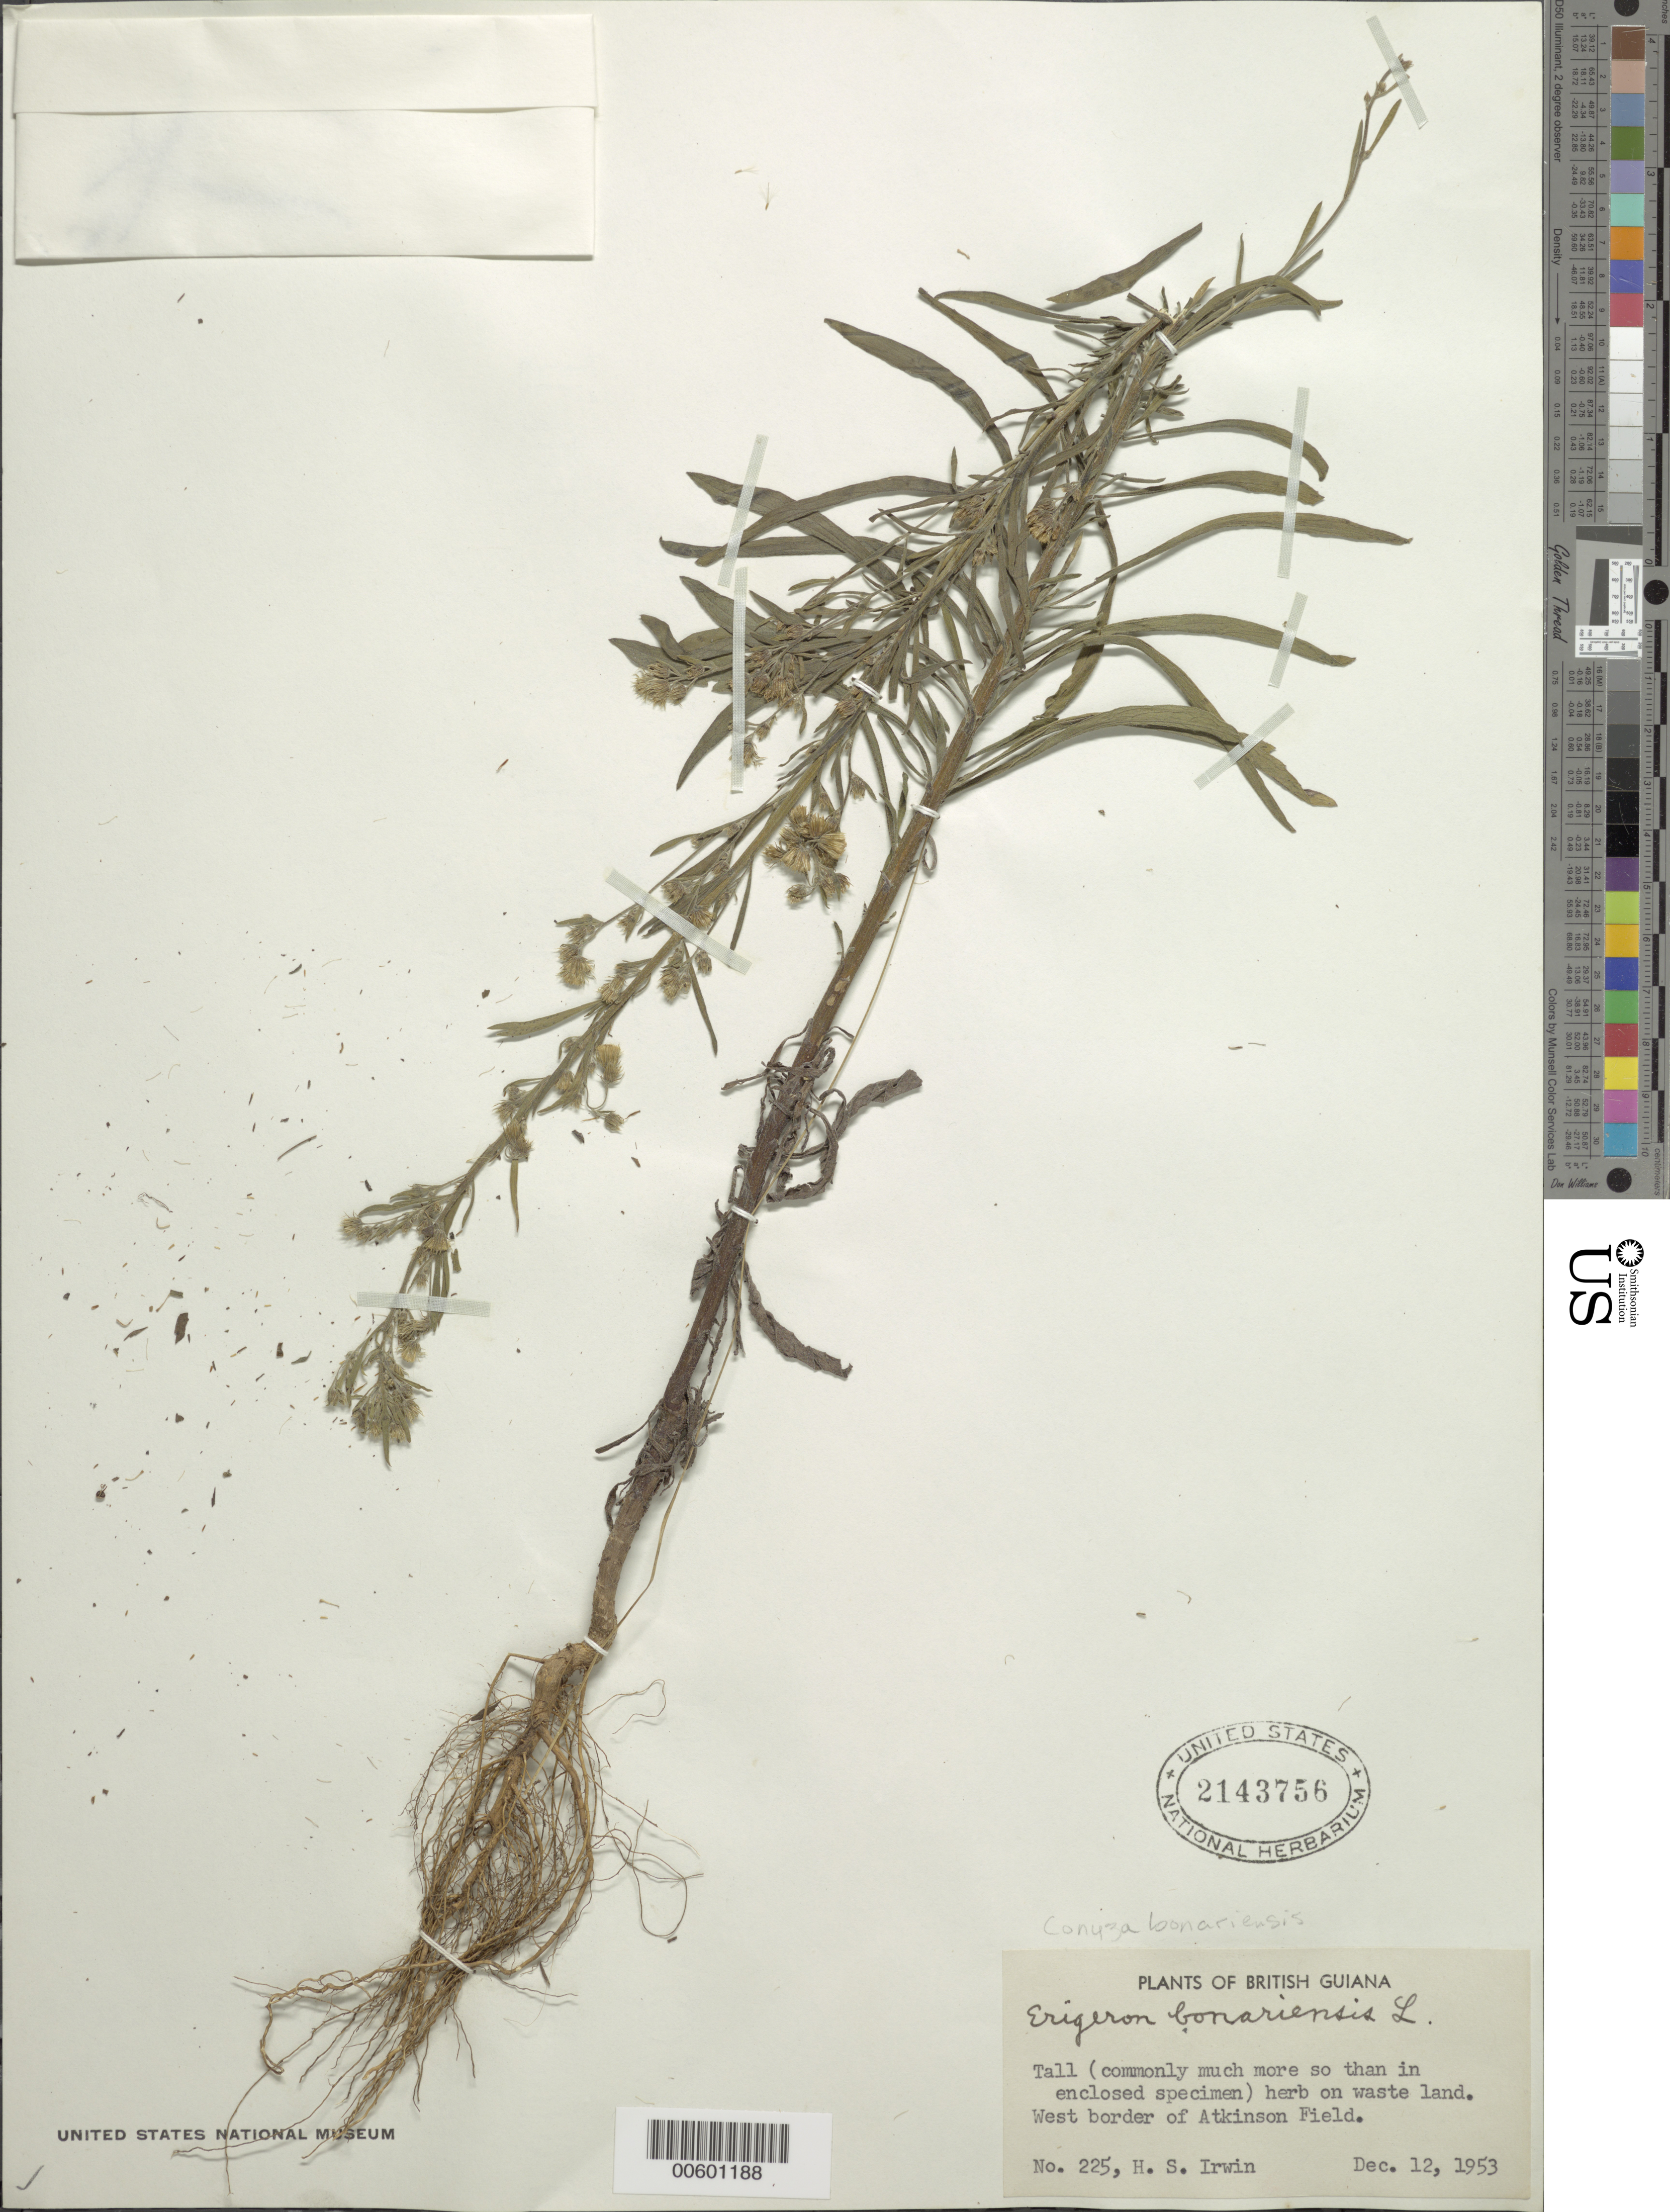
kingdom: Plantae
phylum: Tracheophyta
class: Magnoliopsida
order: Asterales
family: Asteraceae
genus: Conyza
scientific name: Conyza bonariensis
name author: (L.) Cronq.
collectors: H. Irwin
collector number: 225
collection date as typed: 12-Dec-53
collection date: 1953-12-12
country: Guyana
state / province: Demerara-Mahaica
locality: Atkinson Field, W border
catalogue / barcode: US 2143756